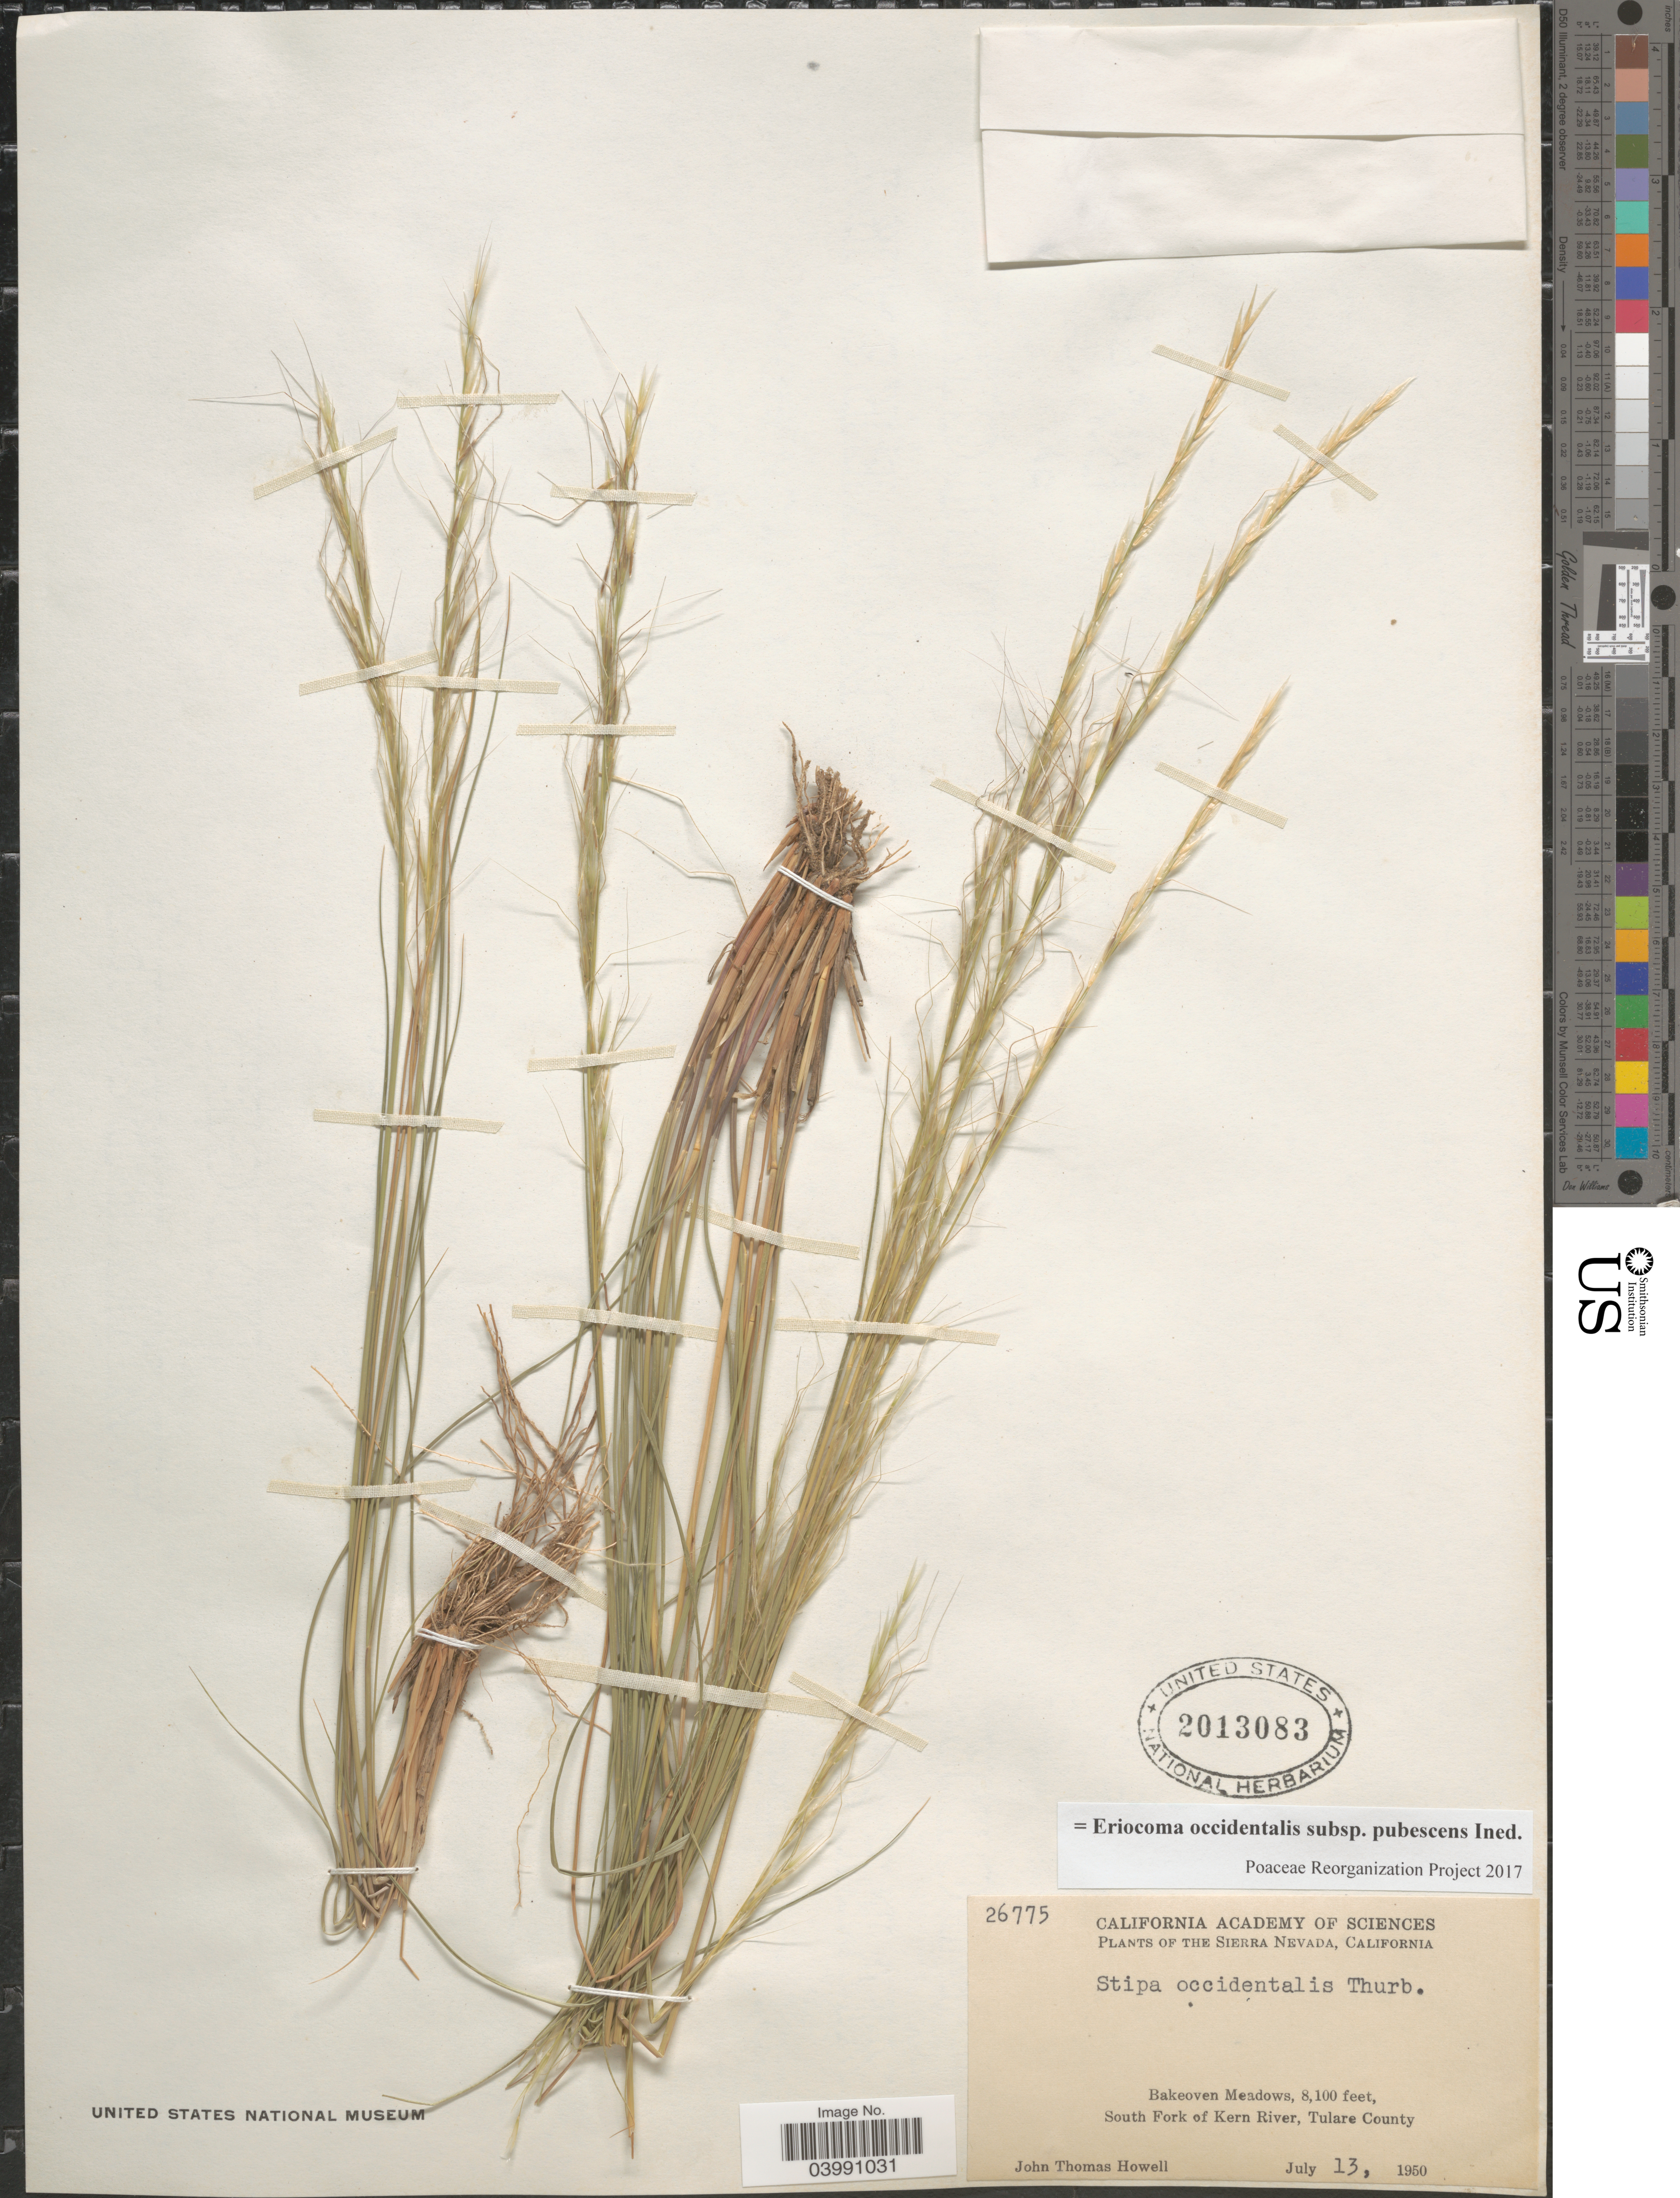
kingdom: Plantae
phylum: Tracheophyta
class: Liliopsida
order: Poales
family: Poaceae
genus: Eriocoma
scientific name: Eriocoma occidentalis subsp. pubescens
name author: (Vasey) Romasch.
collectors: J. T. Howell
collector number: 26775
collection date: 1950-07-13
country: United States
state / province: California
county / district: Tulare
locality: Sierra Nevada. Bakeoven Meadows, South Fork of Kern River, Tulare County.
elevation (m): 2469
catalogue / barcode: US 2013083